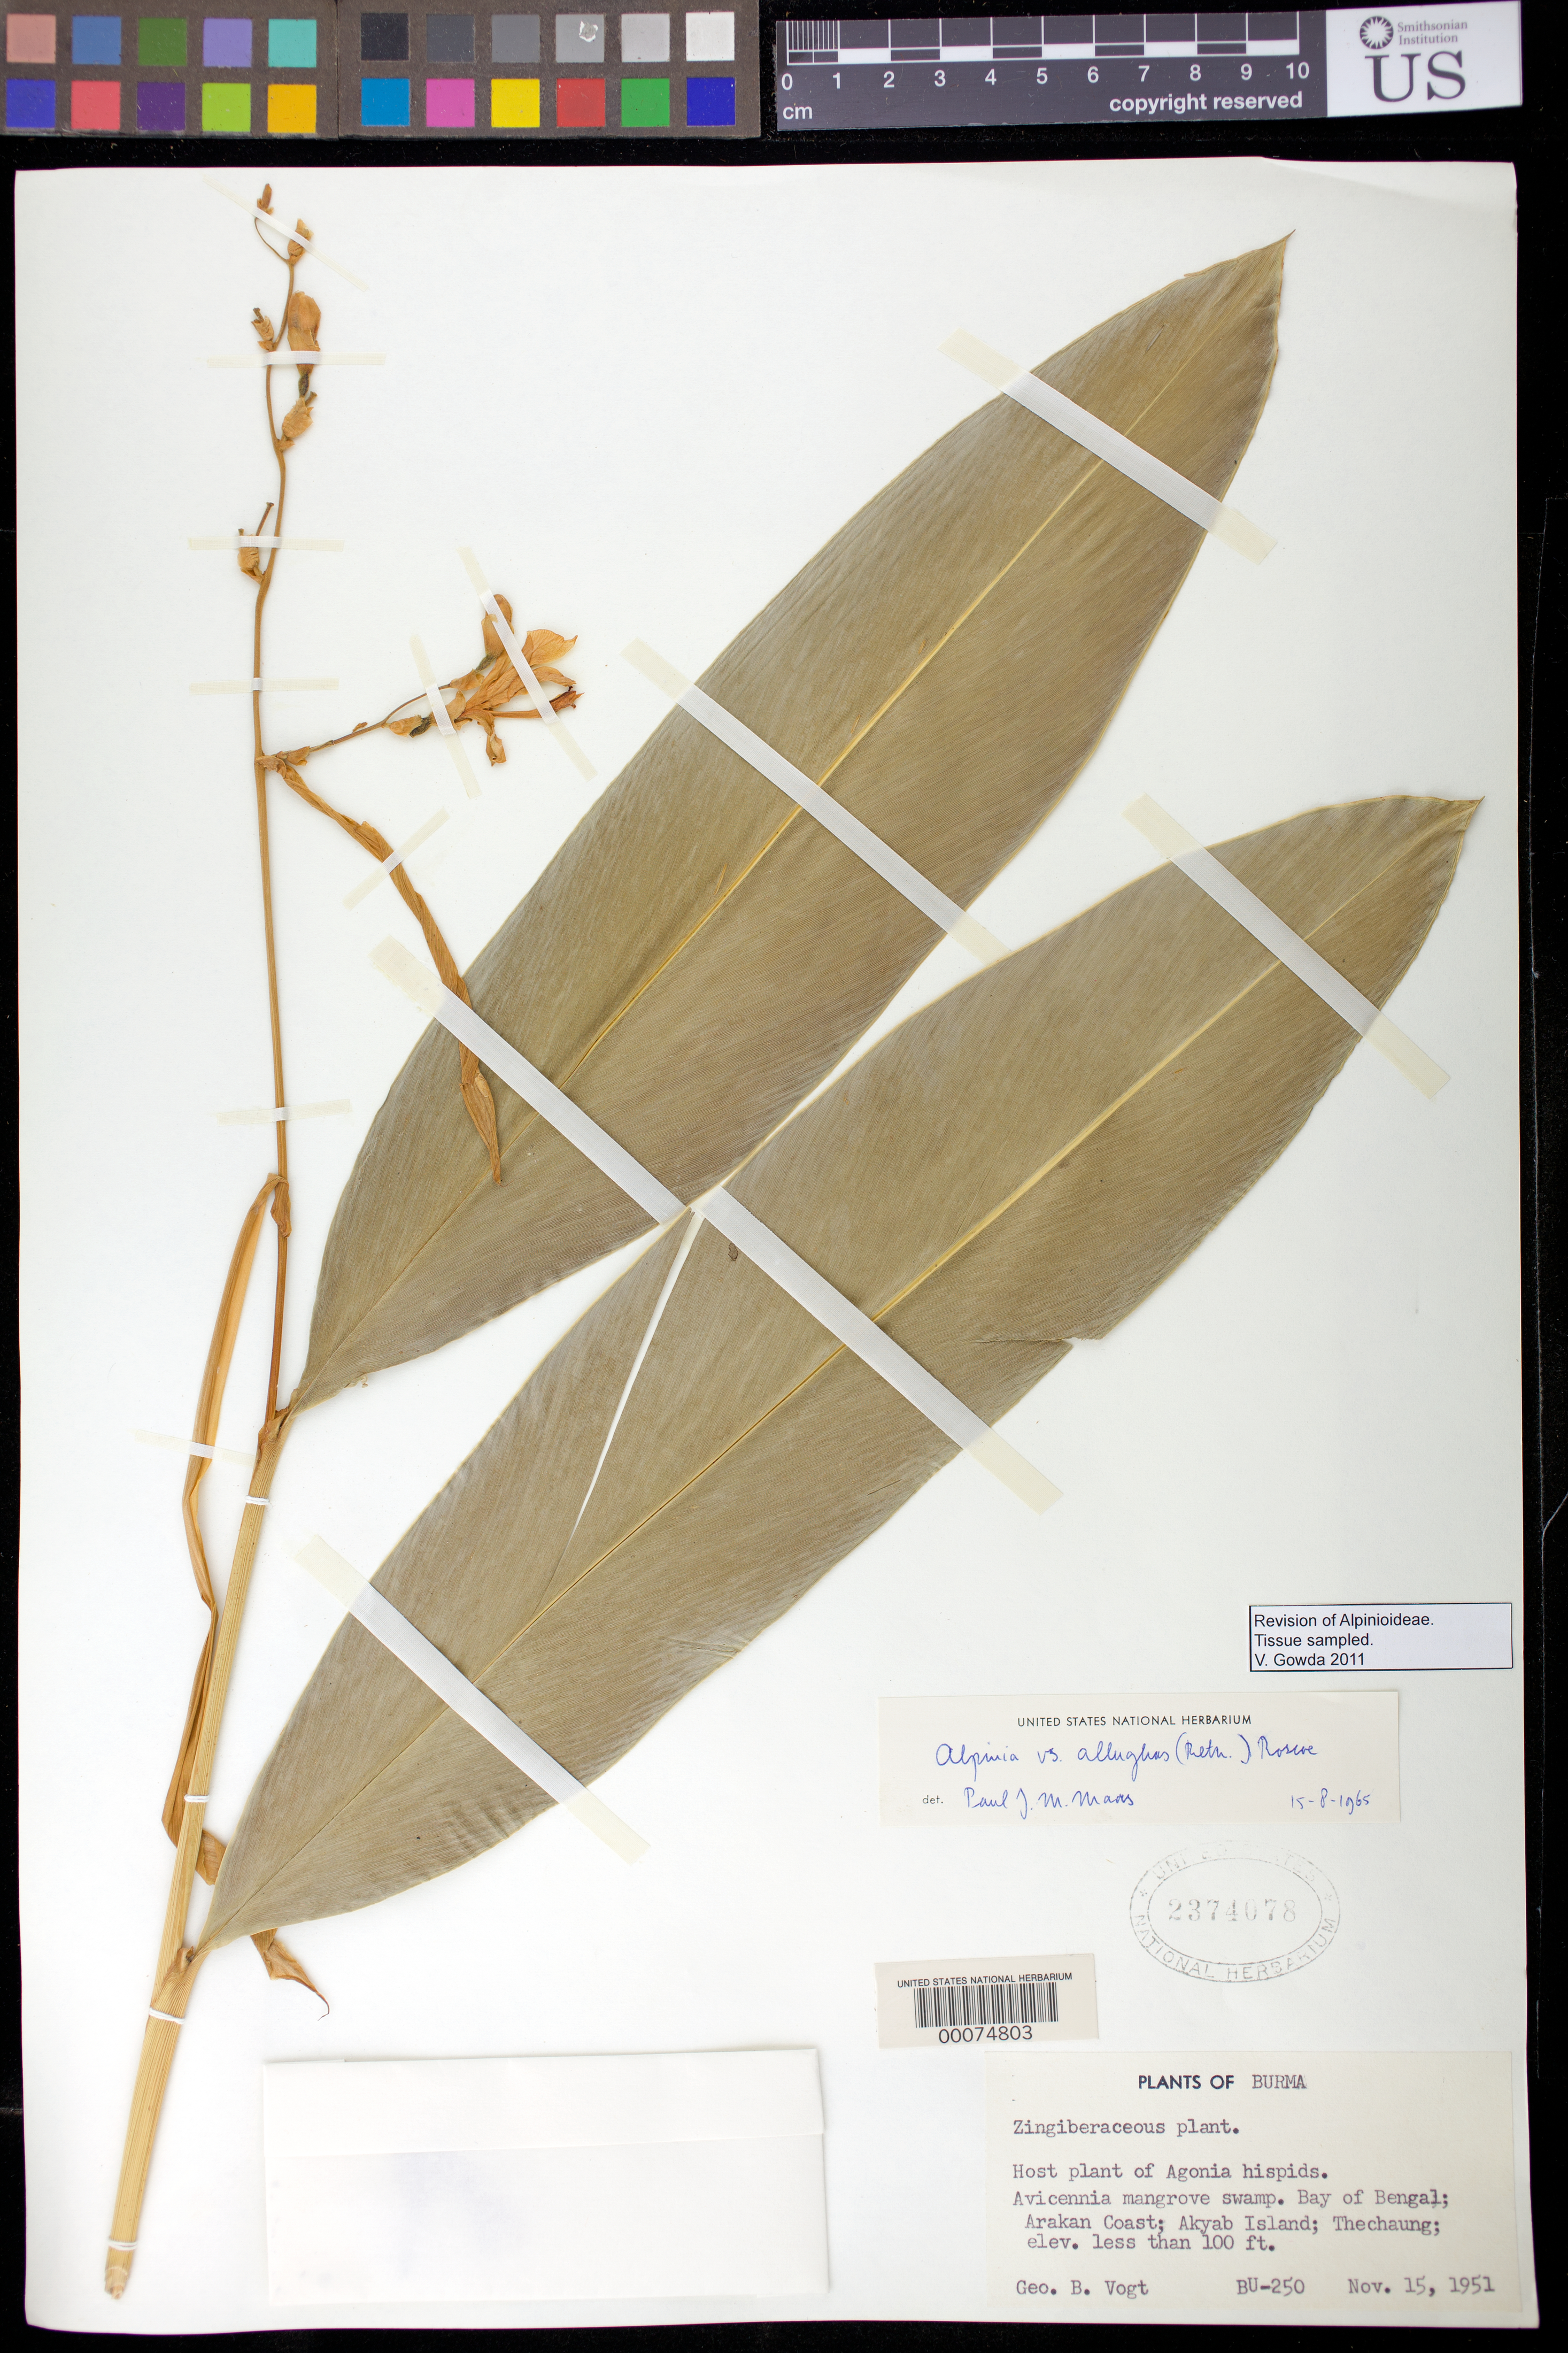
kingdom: Plantae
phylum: Tracheophyta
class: Liliopsida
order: Zingiberales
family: Zingiberaceae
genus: Alpinia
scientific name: Alpinia allughas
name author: (Retz.) Roscoe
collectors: G. B. Vogt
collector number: Bu-250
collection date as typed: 15 Nov 1951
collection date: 1951-11-15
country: Myanmar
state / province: Rakhine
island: Akyab Island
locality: Arakan state, Thechaung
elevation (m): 30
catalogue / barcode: US 2374078